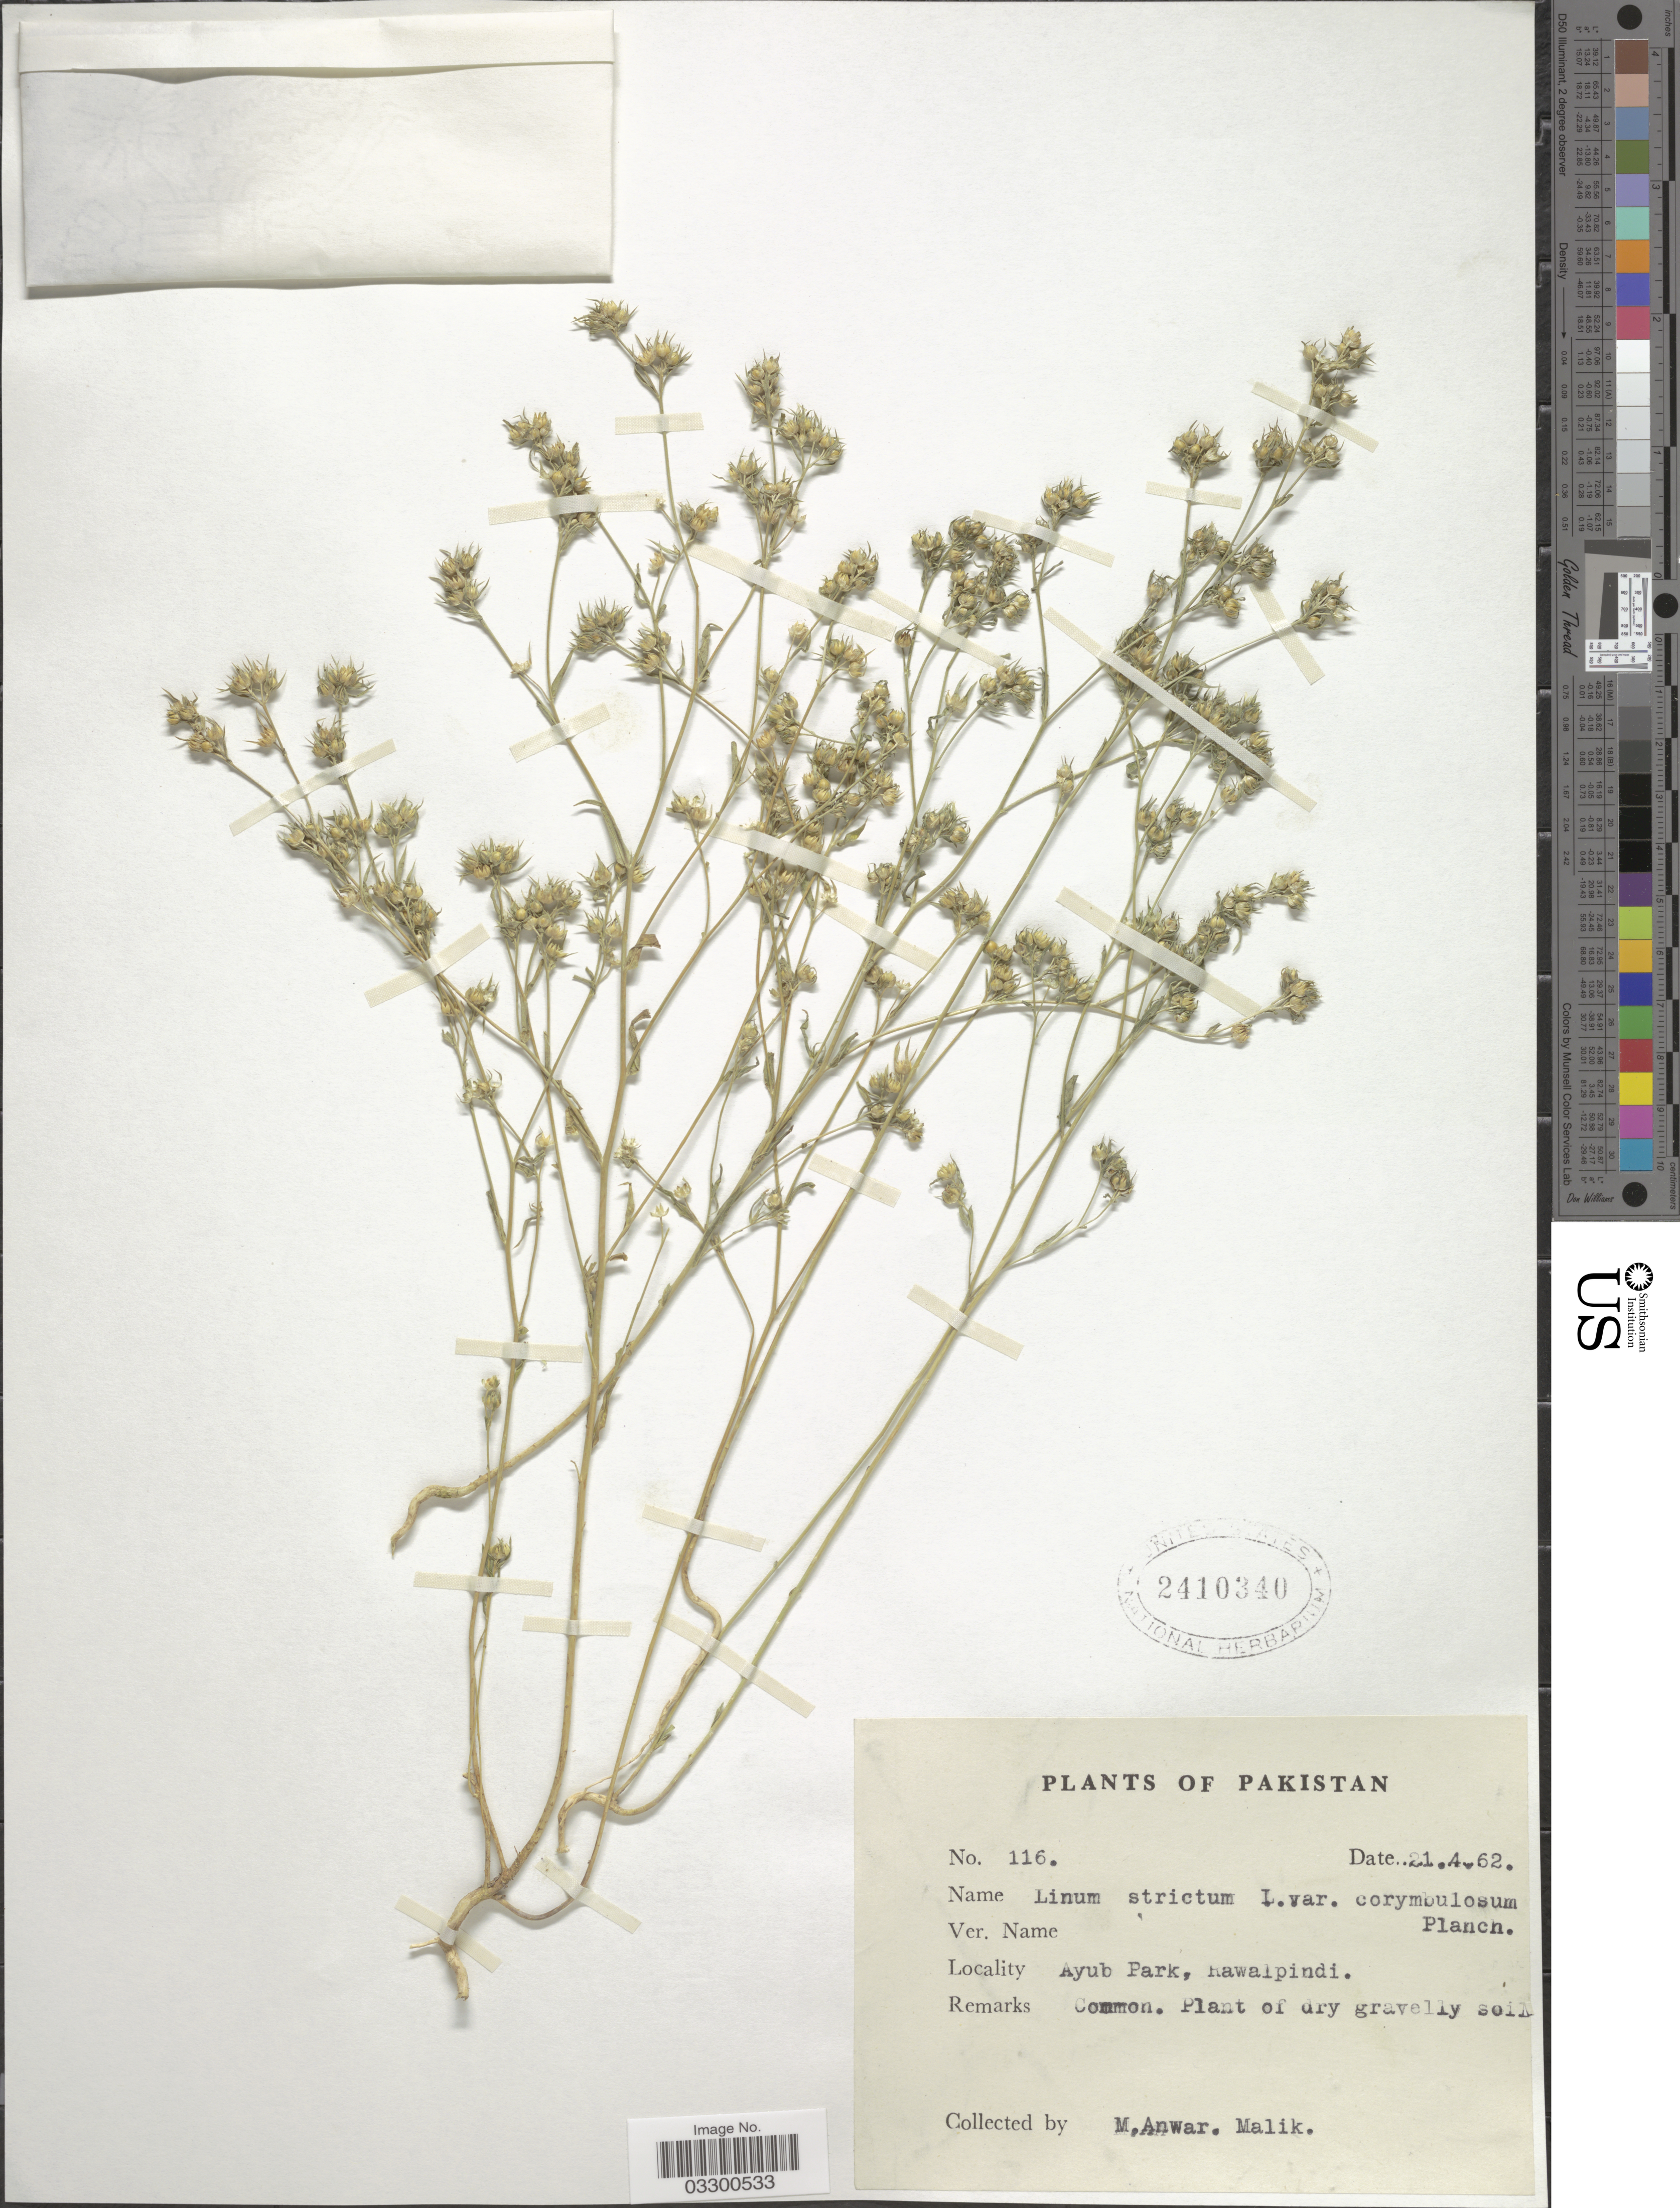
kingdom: Plantae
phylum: Tracheophyta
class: Magnoliopsida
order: Malpighiales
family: Linaceae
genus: Linum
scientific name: Linum strictum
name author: L.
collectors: M. Anwar & Malik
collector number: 116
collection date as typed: Transcribed d/m/y: 21/4/62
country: Pakistan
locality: Ayub Park, Rawalpindi.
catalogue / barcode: US 2410340